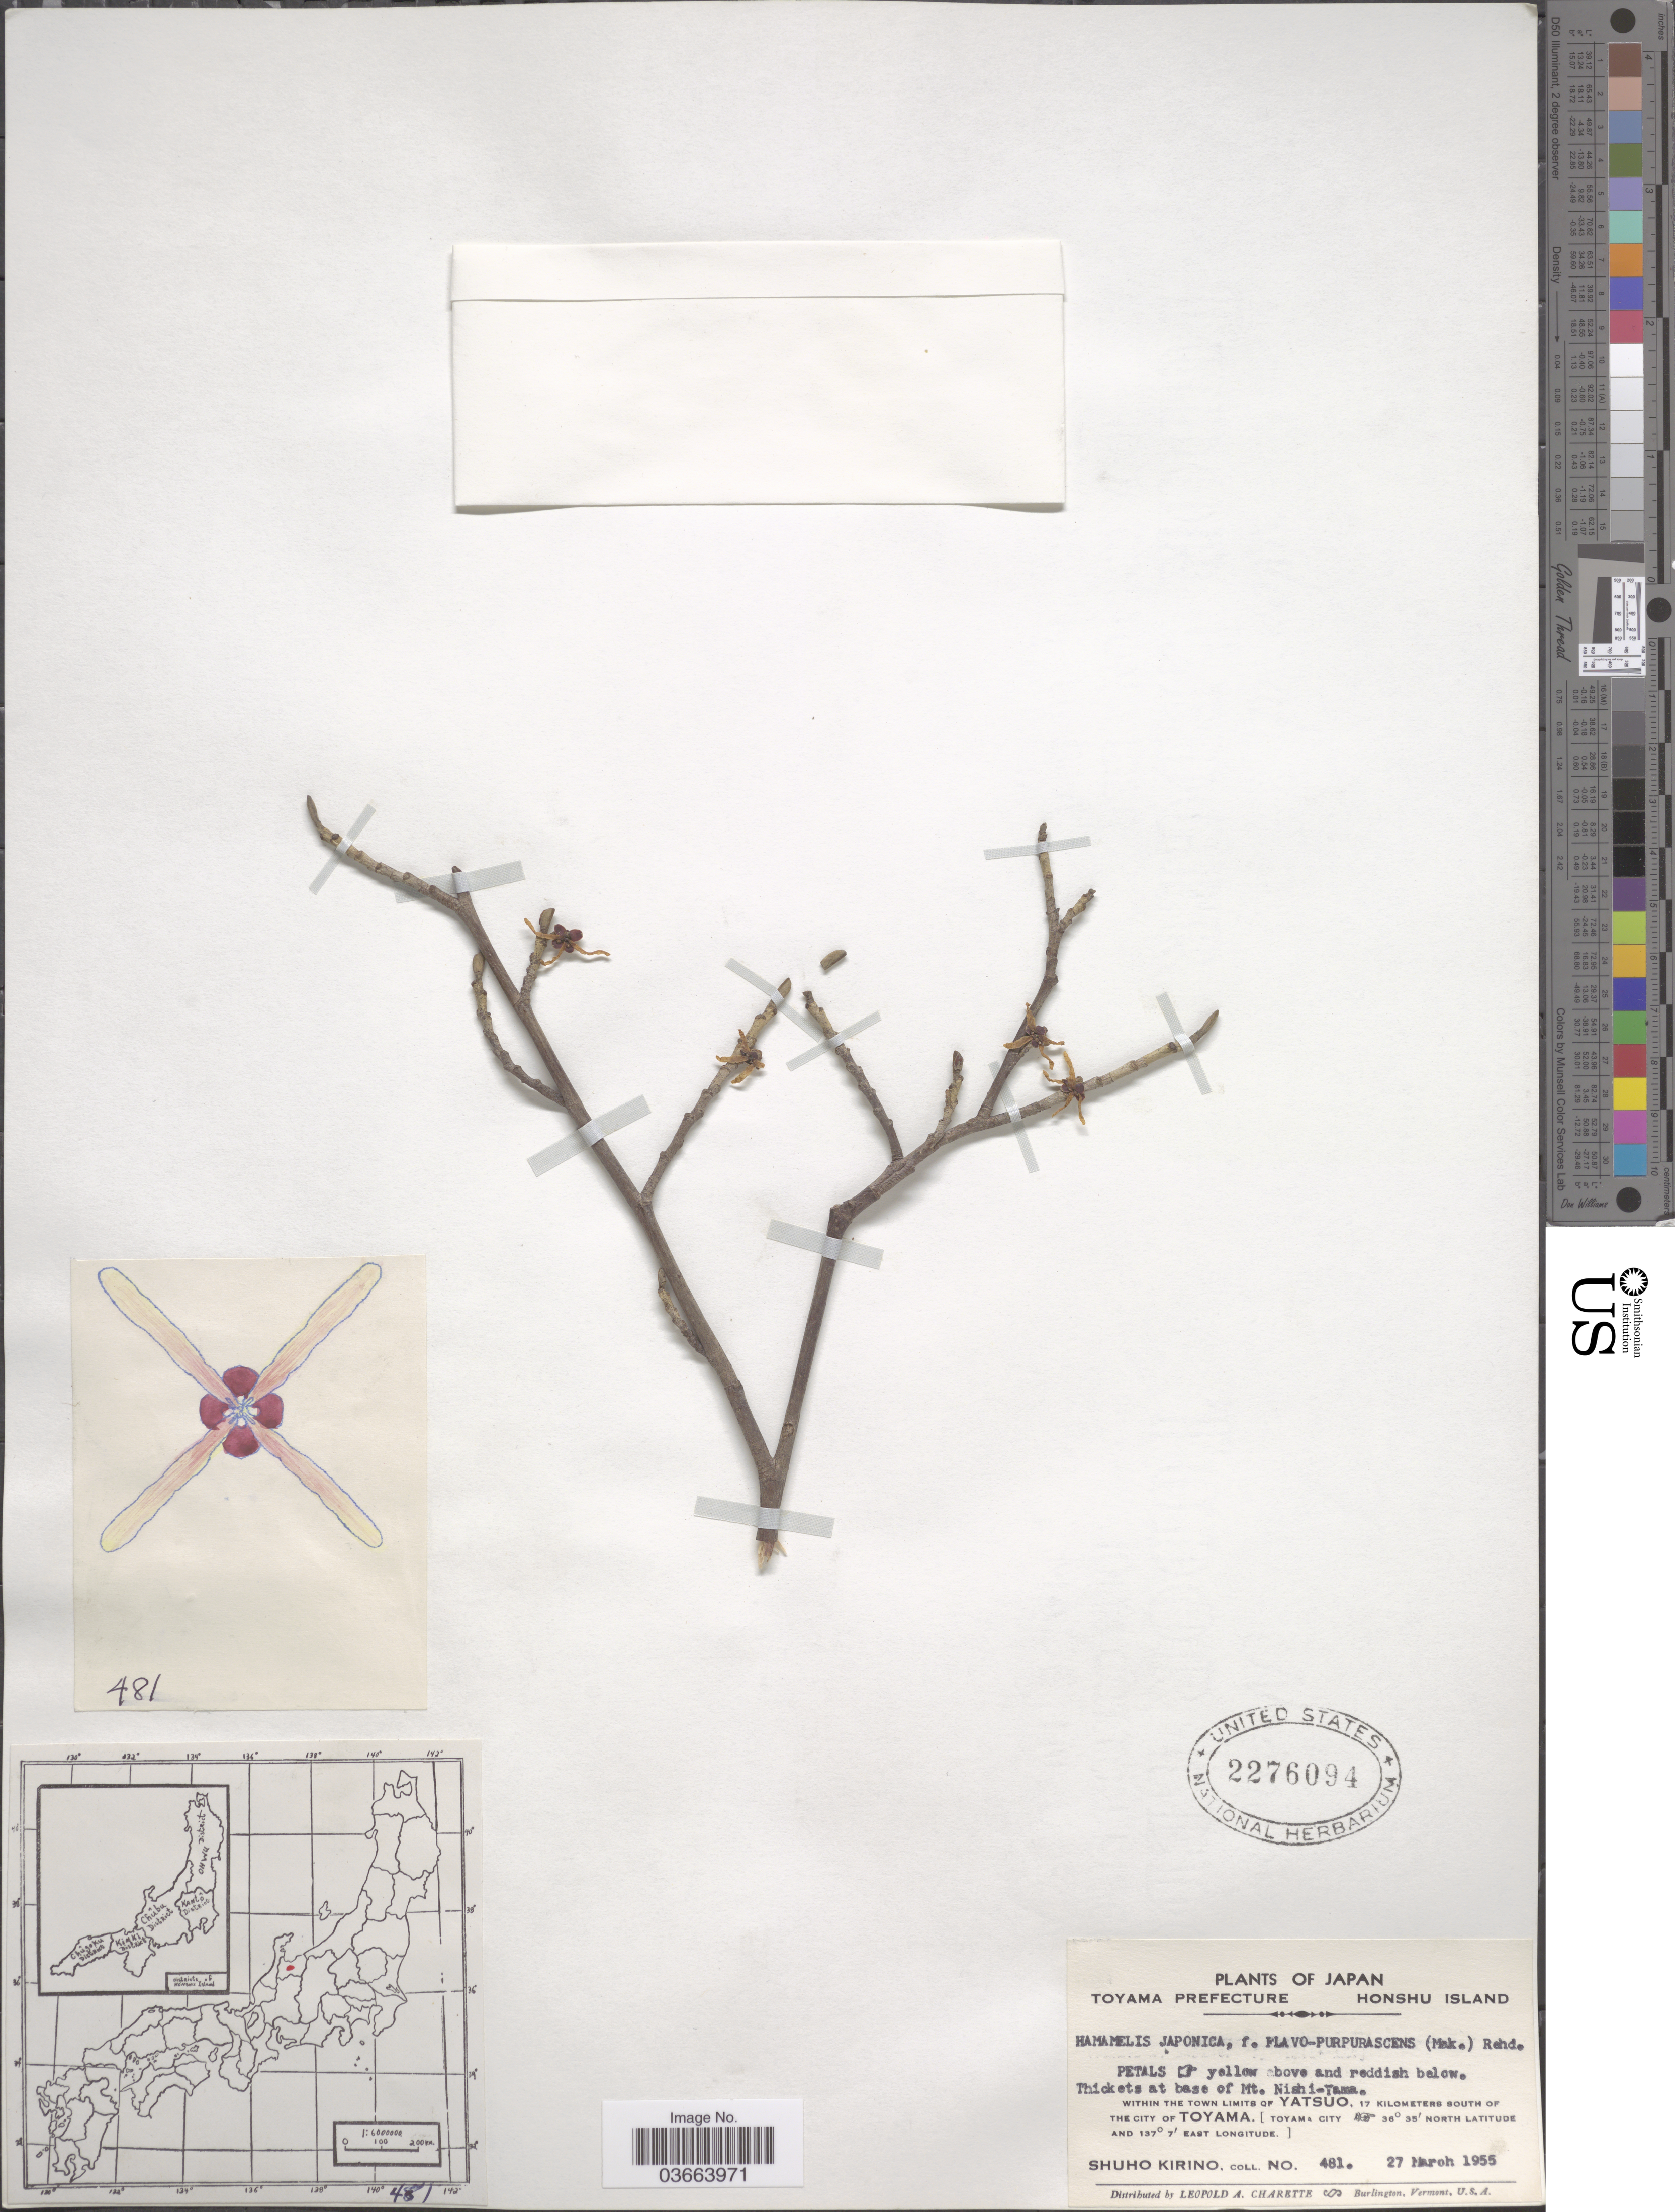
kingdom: Plantae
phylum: Tracheophyta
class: Magnoliopsida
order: Saxifragales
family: Hamamelidaceae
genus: Hamamelis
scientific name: Hamamelis japonica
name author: Siebold & Zucc.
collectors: S. Kirino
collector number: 481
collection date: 1955-03-27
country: Japan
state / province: Toyama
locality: Toyama Prefecture. Honshu Island. Thickets at the base of Mt. Nishi-Yama. Within the town limits of Yatsuo, 17 kilometers south of the city of Toyama. [Toyama City].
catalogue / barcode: US 2276094